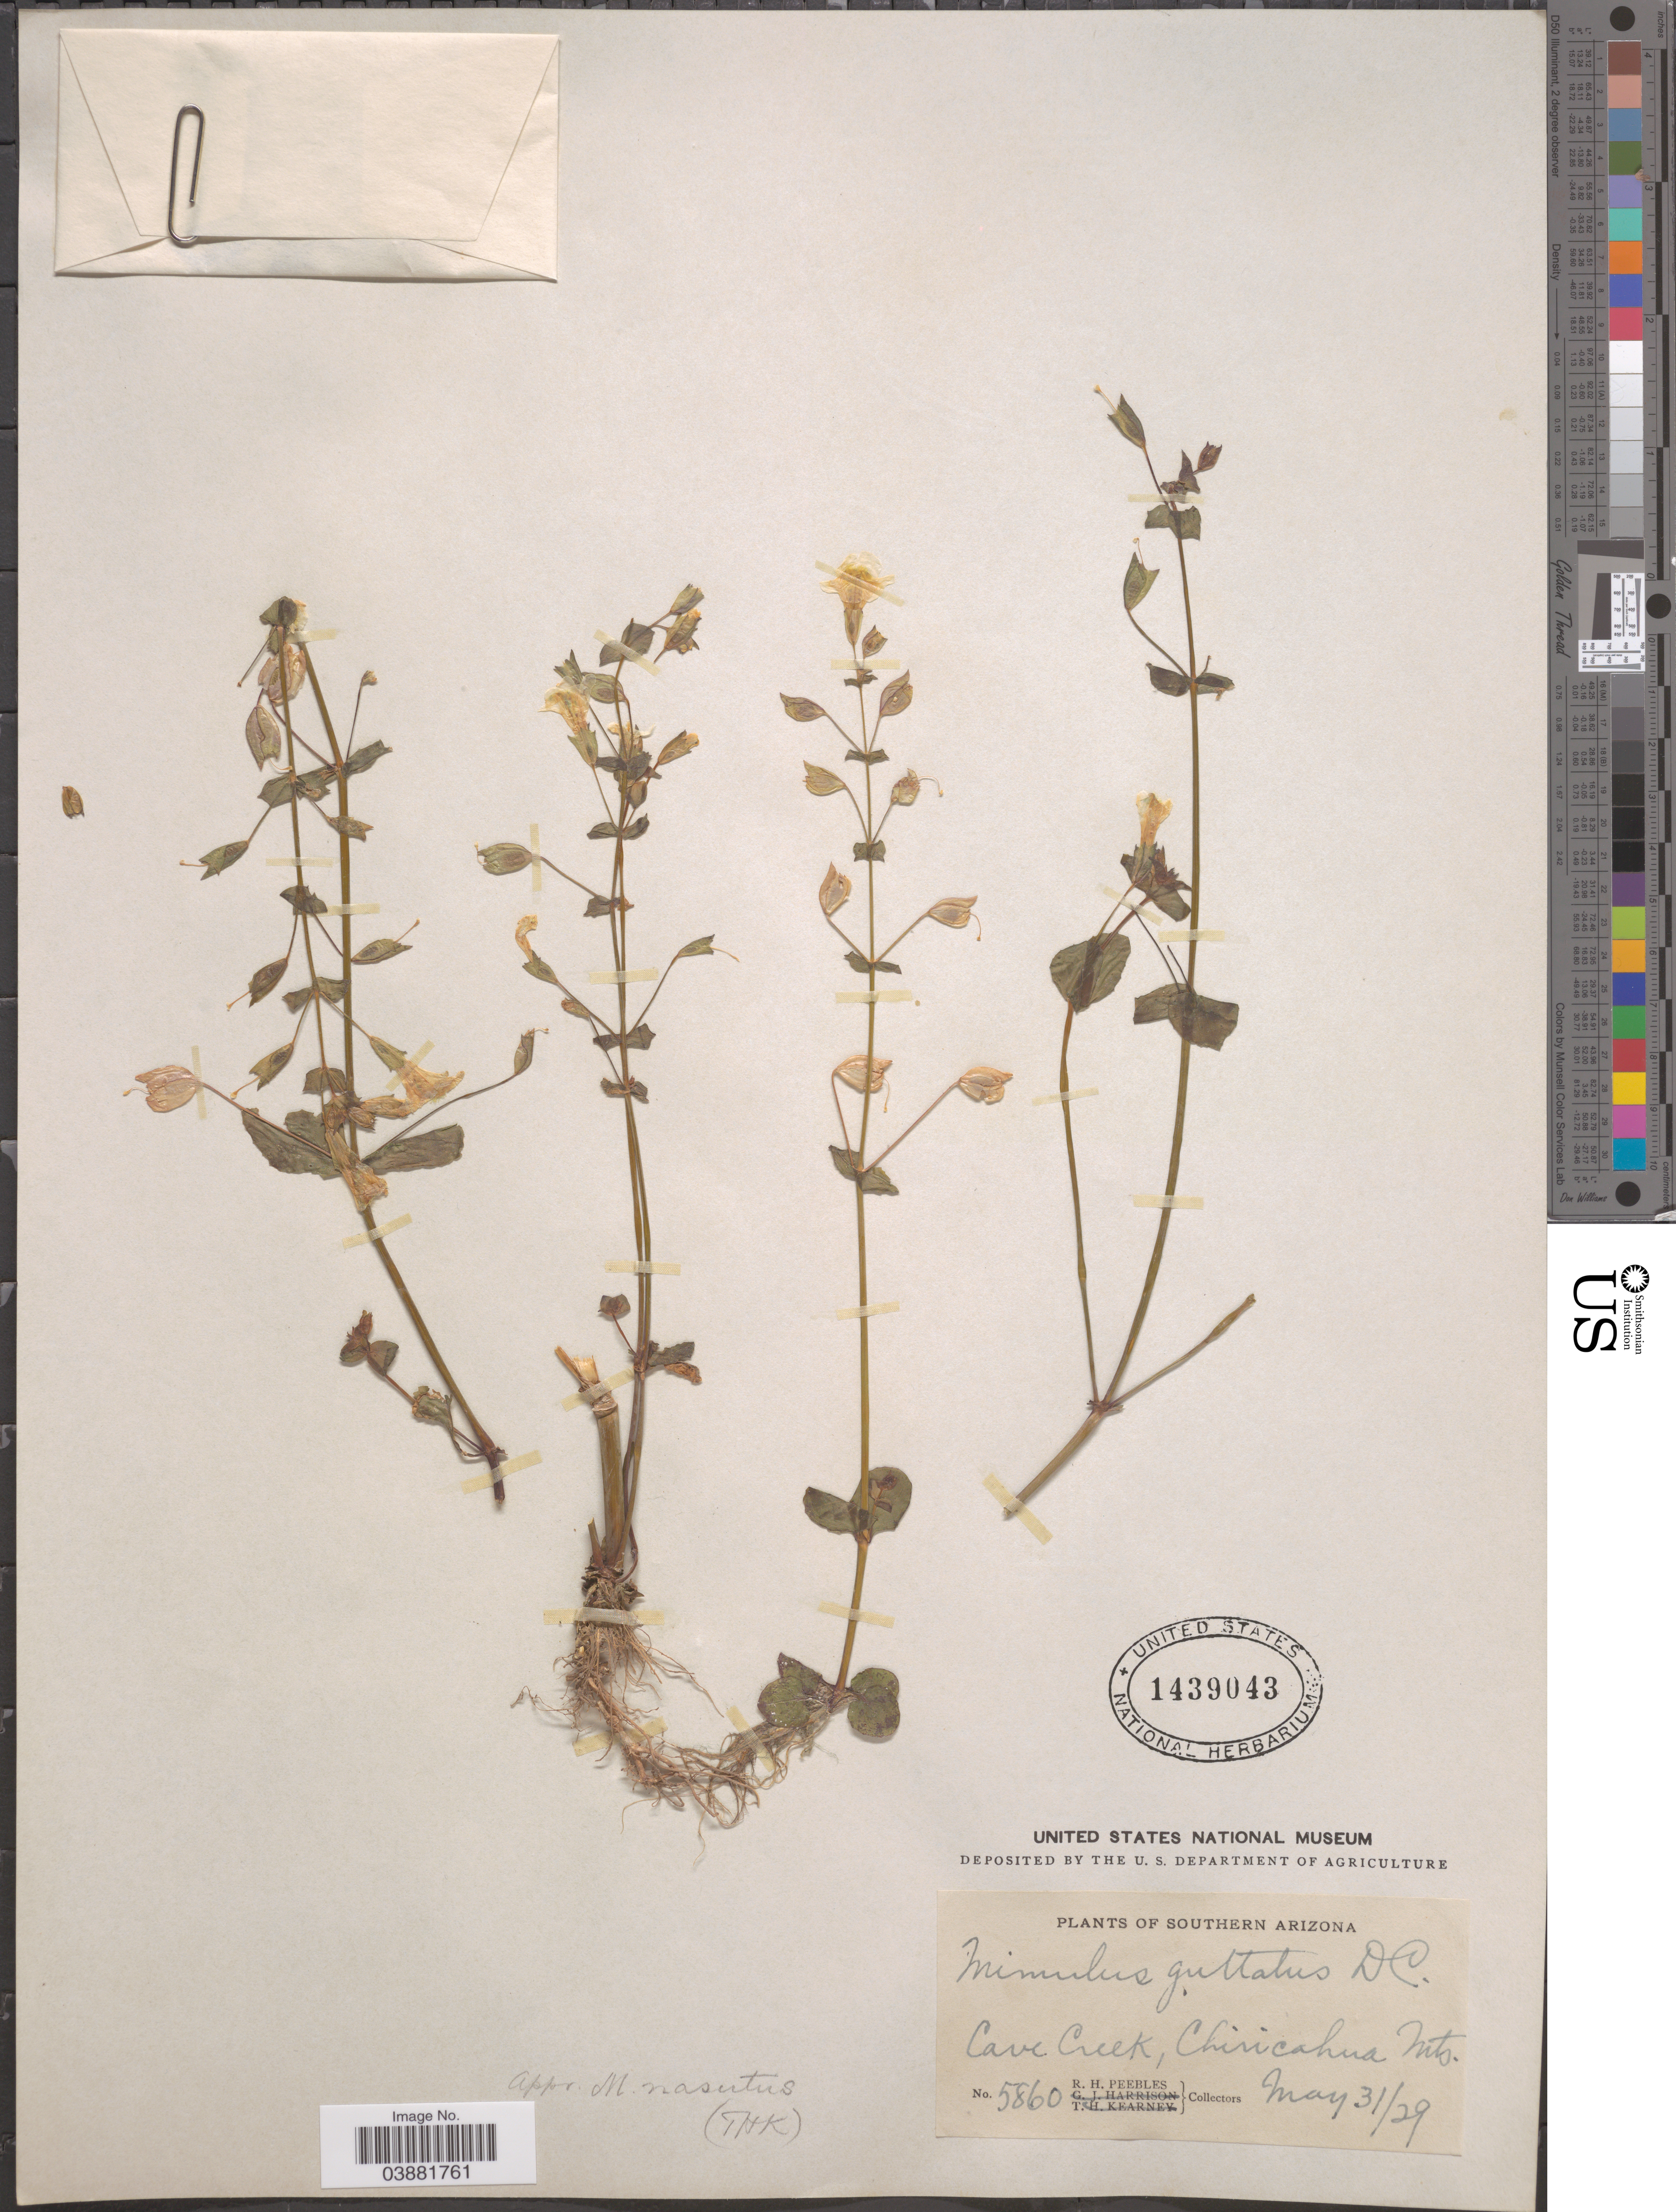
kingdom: Plantae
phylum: Tracheophyta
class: Magnoliopsida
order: Lamiales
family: Phrymaceae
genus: Mimulus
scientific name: Mimulus guttatus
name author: DC.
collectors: R. H. Peebles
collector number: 5860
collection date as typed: Transcribed d/m/y: 31/5/29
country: United States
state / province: Arizona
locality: Southern Arizona. Cave Creek, Chiricahua Mts.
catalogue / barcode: US 1439043